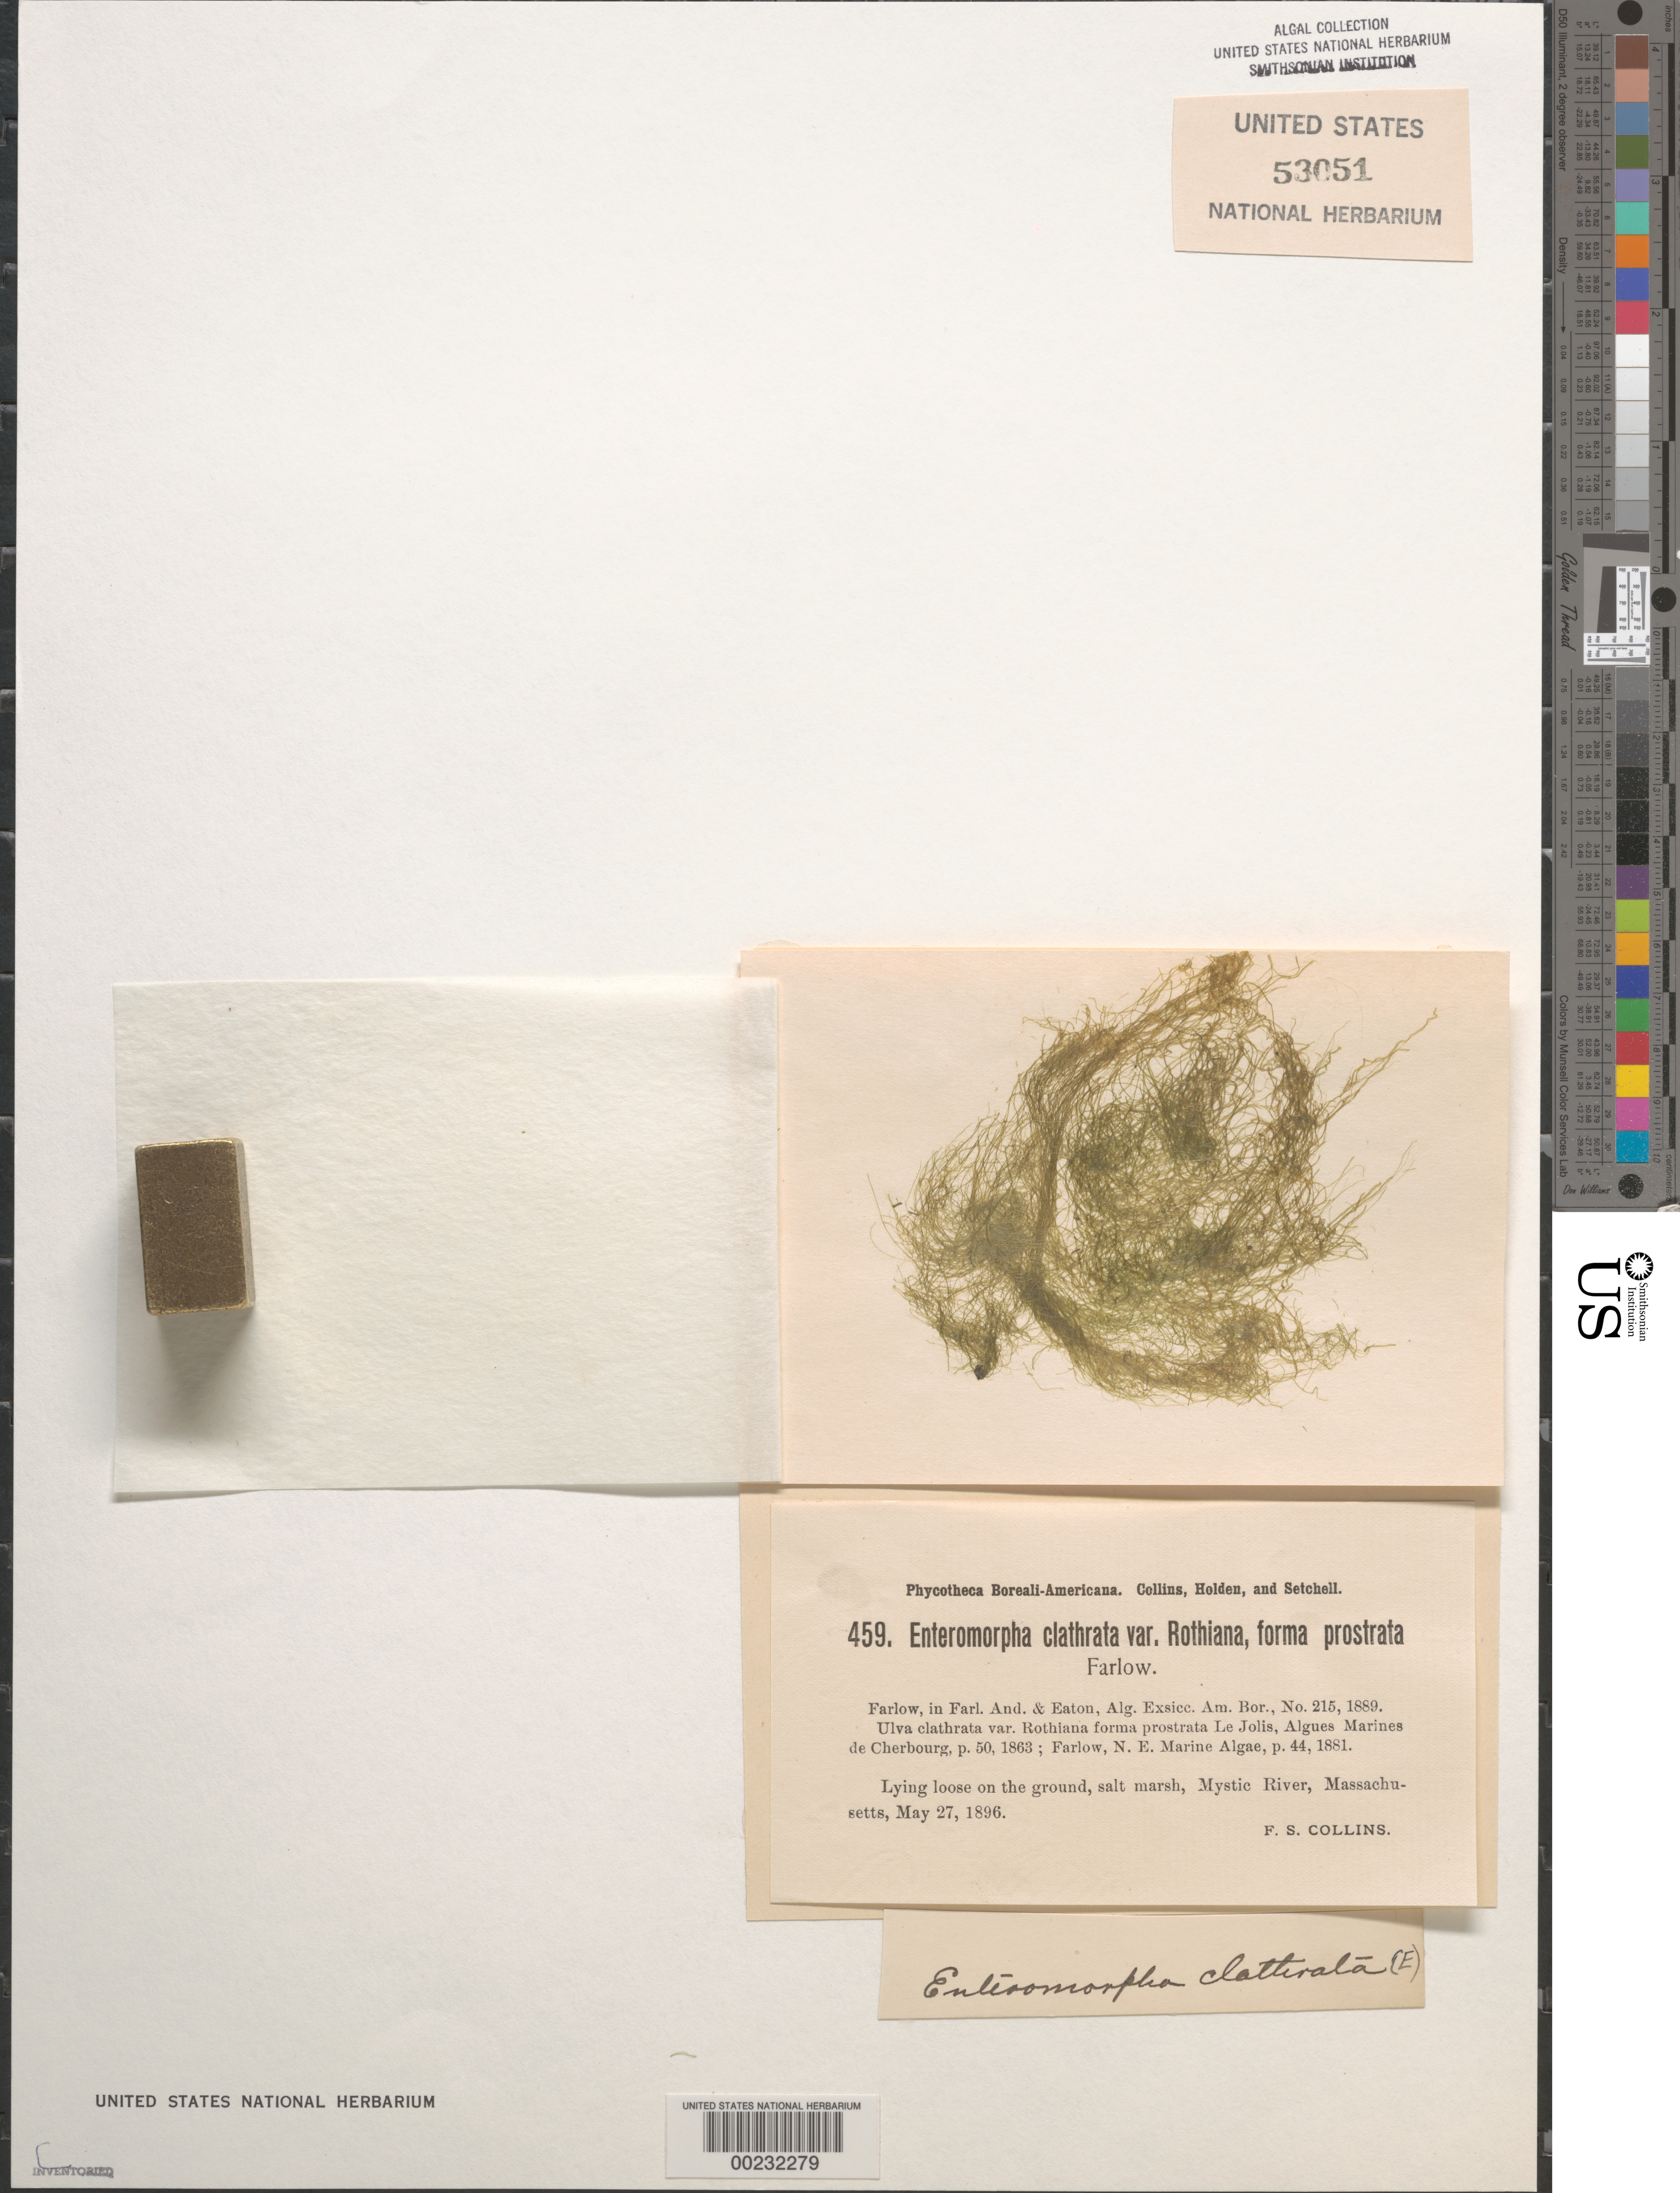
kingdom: Plantae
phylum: Chlorophyta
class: Ulvophyceae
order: Ulvales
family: Ulvaceae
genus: Ulva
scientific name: Ulva clathrata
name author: (Roth) C. Agardh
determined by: Algae name updating Project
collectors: F. Collins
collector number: PB-A 459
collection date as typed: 27 May 1896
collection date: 1896-05-27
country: United States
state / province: Massachusetts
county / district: Middlesex County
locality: Mystic River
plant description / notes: Collins, Holden & Setchell, Phycotheca Boreali-Americana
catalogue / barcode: US 53051